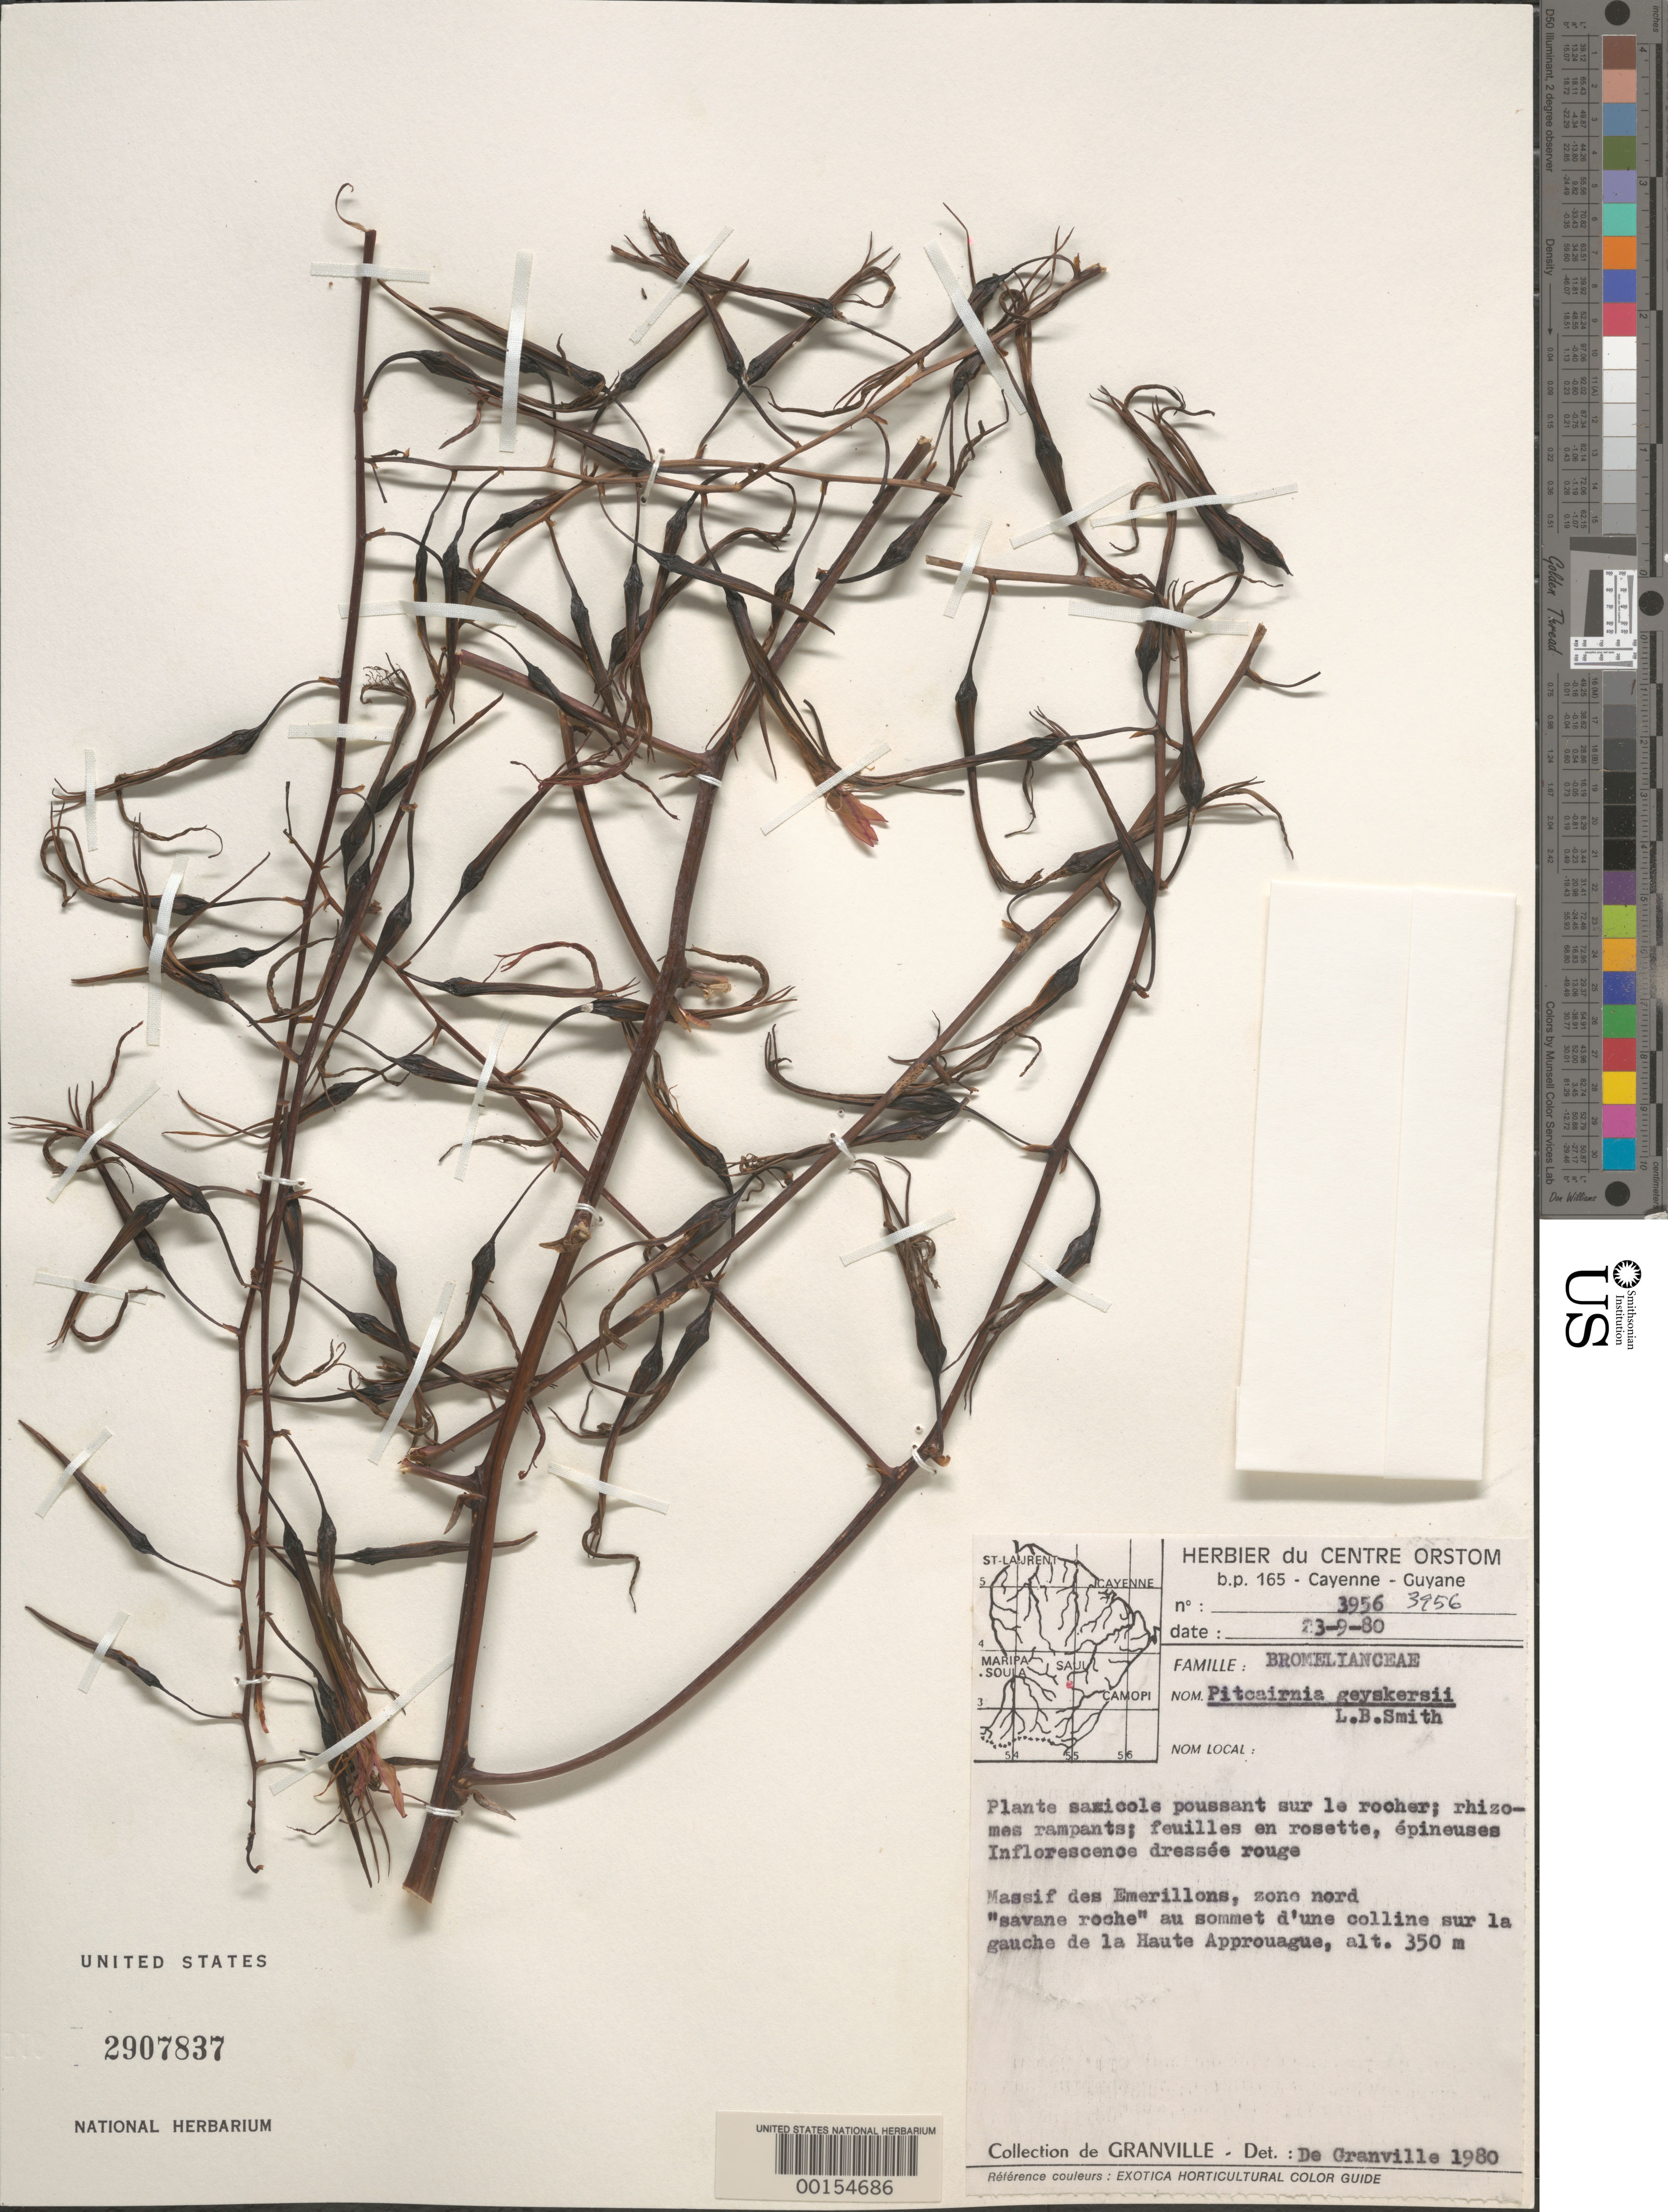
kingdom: Plantae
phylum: Tracheophyta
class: Liliopsida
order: Poales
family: Bromeliaceae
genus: Pitcairnia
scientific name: Pitcairnia geyskesii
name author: L.B. Sm.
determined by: Granville, J. J. de, (CAY), Institut de Recherche pour le Developpement (IRD) (FRENCH GUIANA)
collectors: J.-J. de Granville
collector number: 3956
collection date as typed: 23-Sep-80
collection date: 1980-09-23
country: French Guiana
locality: Émerillon Massif, zone nord, Haute Approuague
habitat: Savanna rock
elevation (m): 350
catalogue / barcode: US 2907837